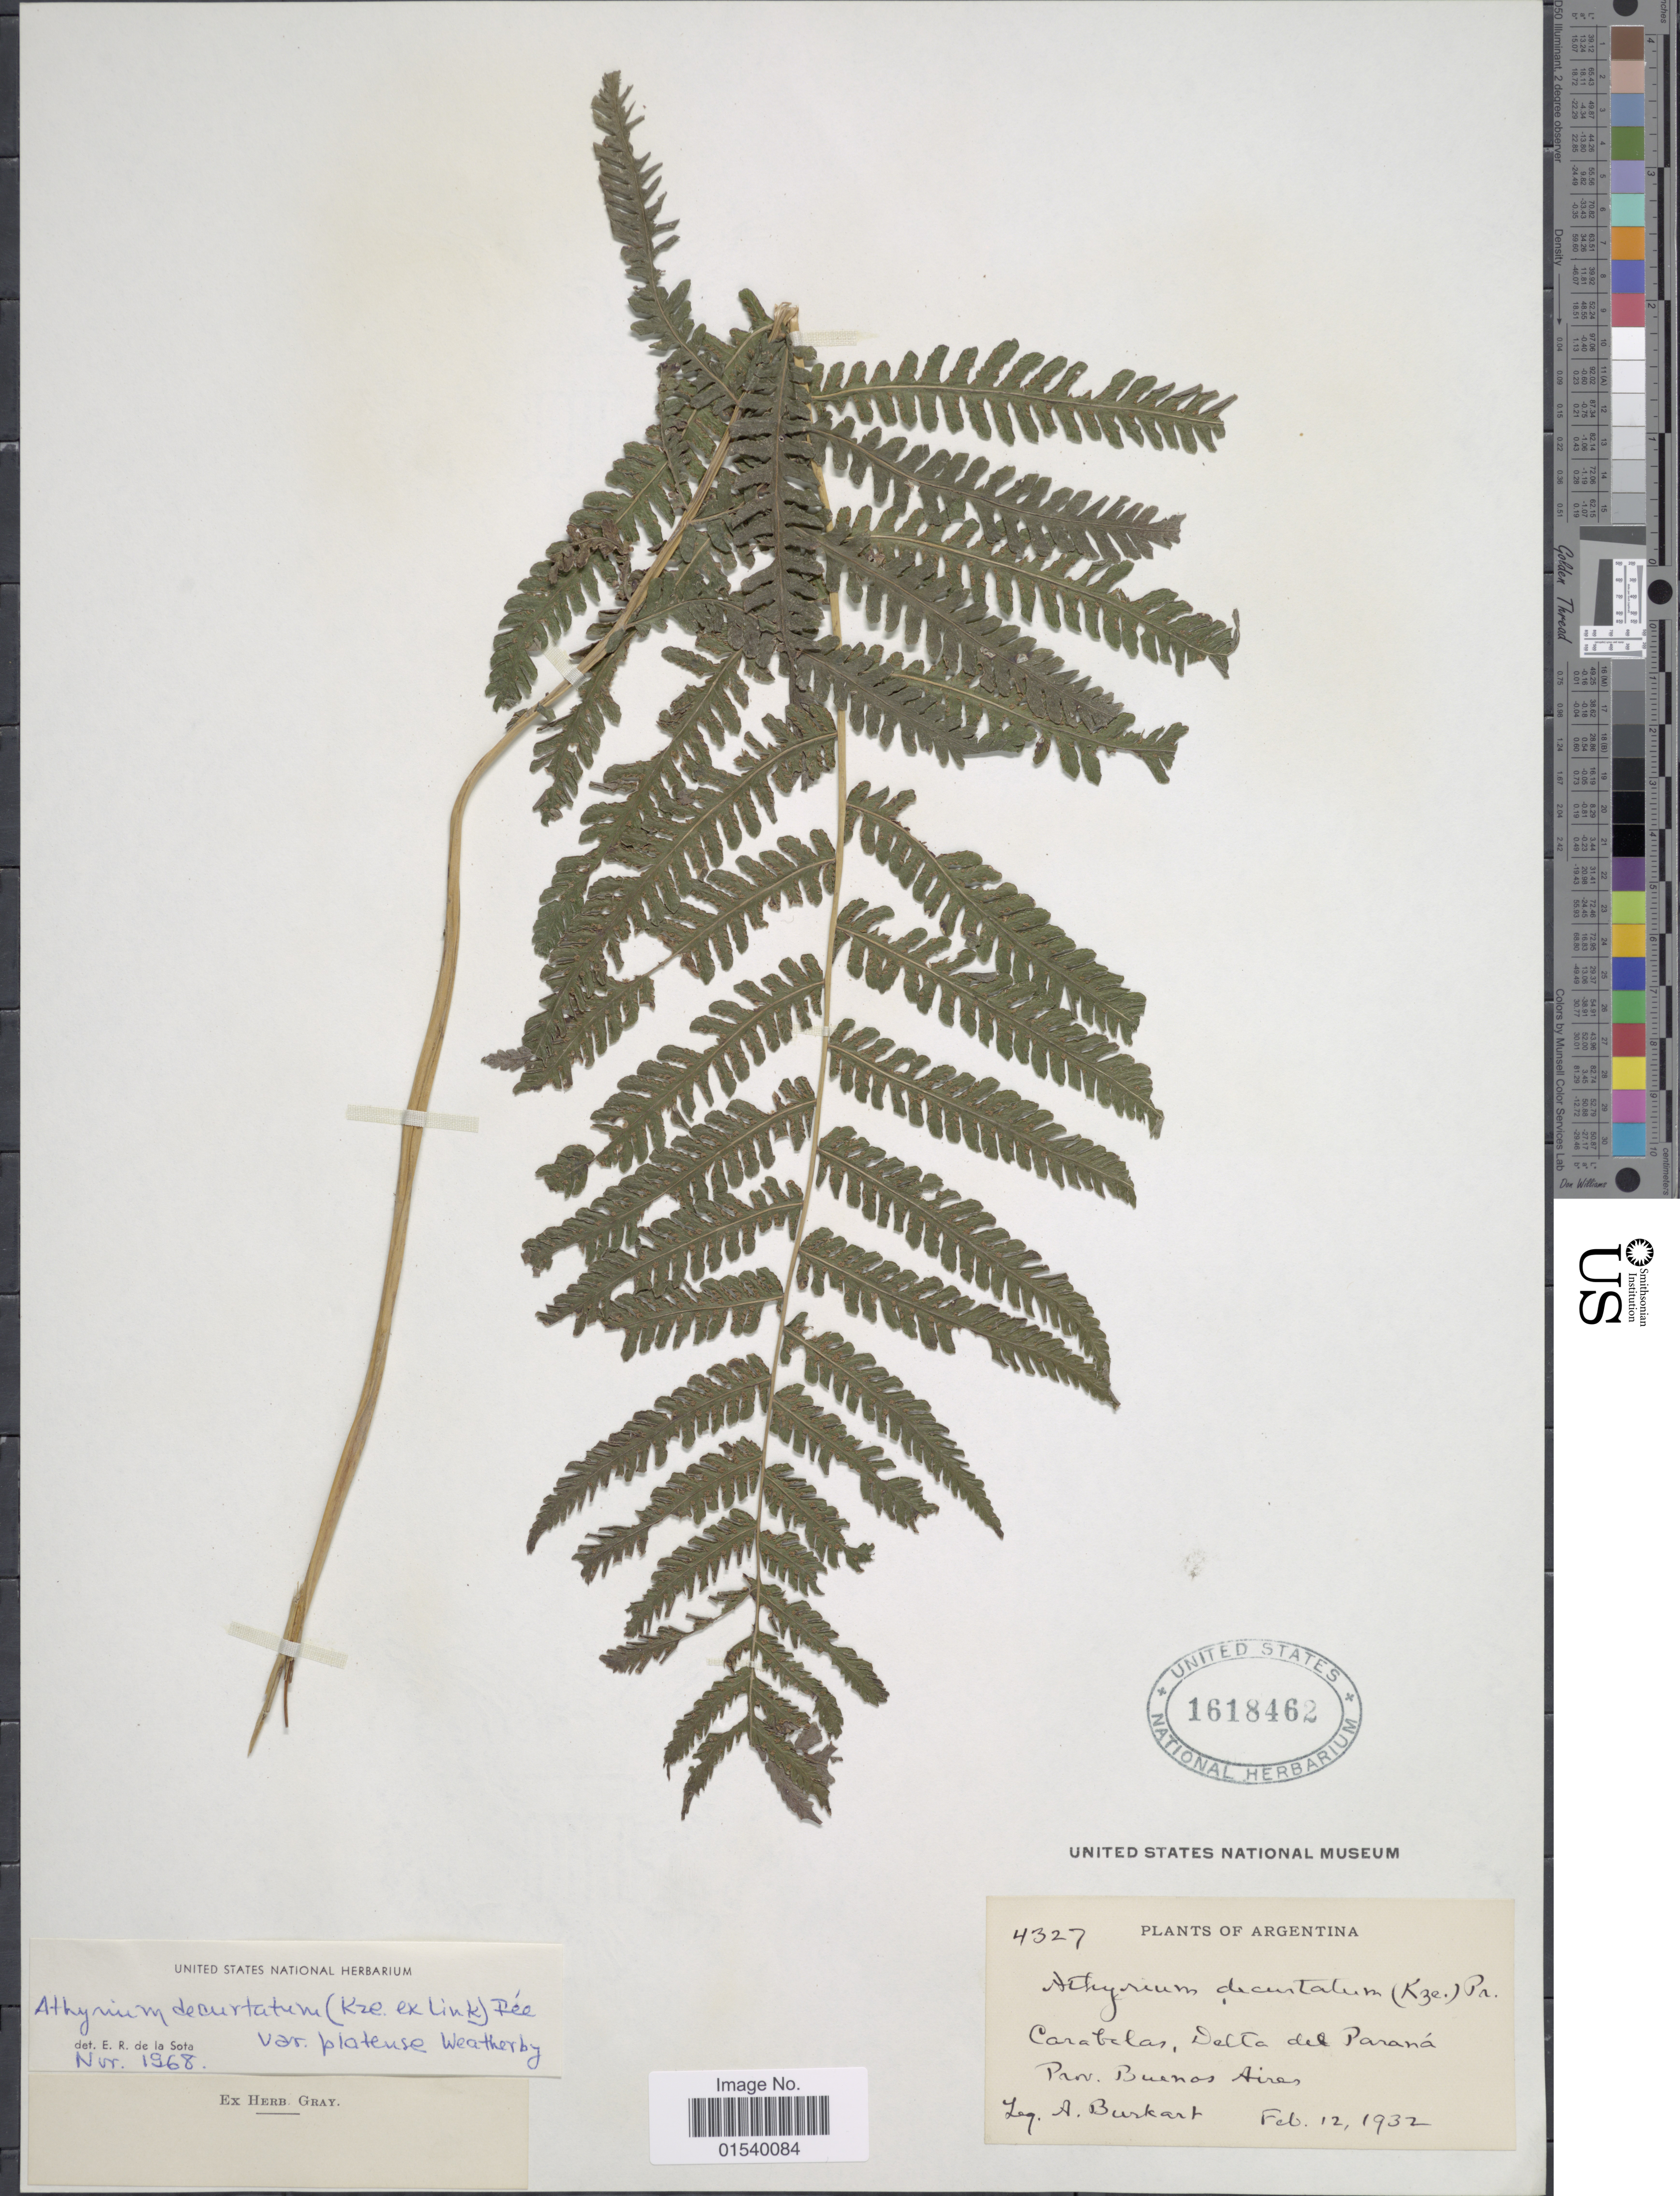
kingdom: Plantae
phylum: Tracheophyta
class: Polypodiopsida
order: Polypodiales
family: Thelypteridaceae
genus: Amauropelta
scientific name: Amauropelta decurtata (Link) comb. nov., ined. 2015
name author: (Link)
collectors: A. E. Burkart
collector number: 4327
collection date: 1932-02-12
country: Argentina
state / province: Buenos Aires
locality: Carabelas, Delta del Paraná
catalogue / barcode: US 1618462